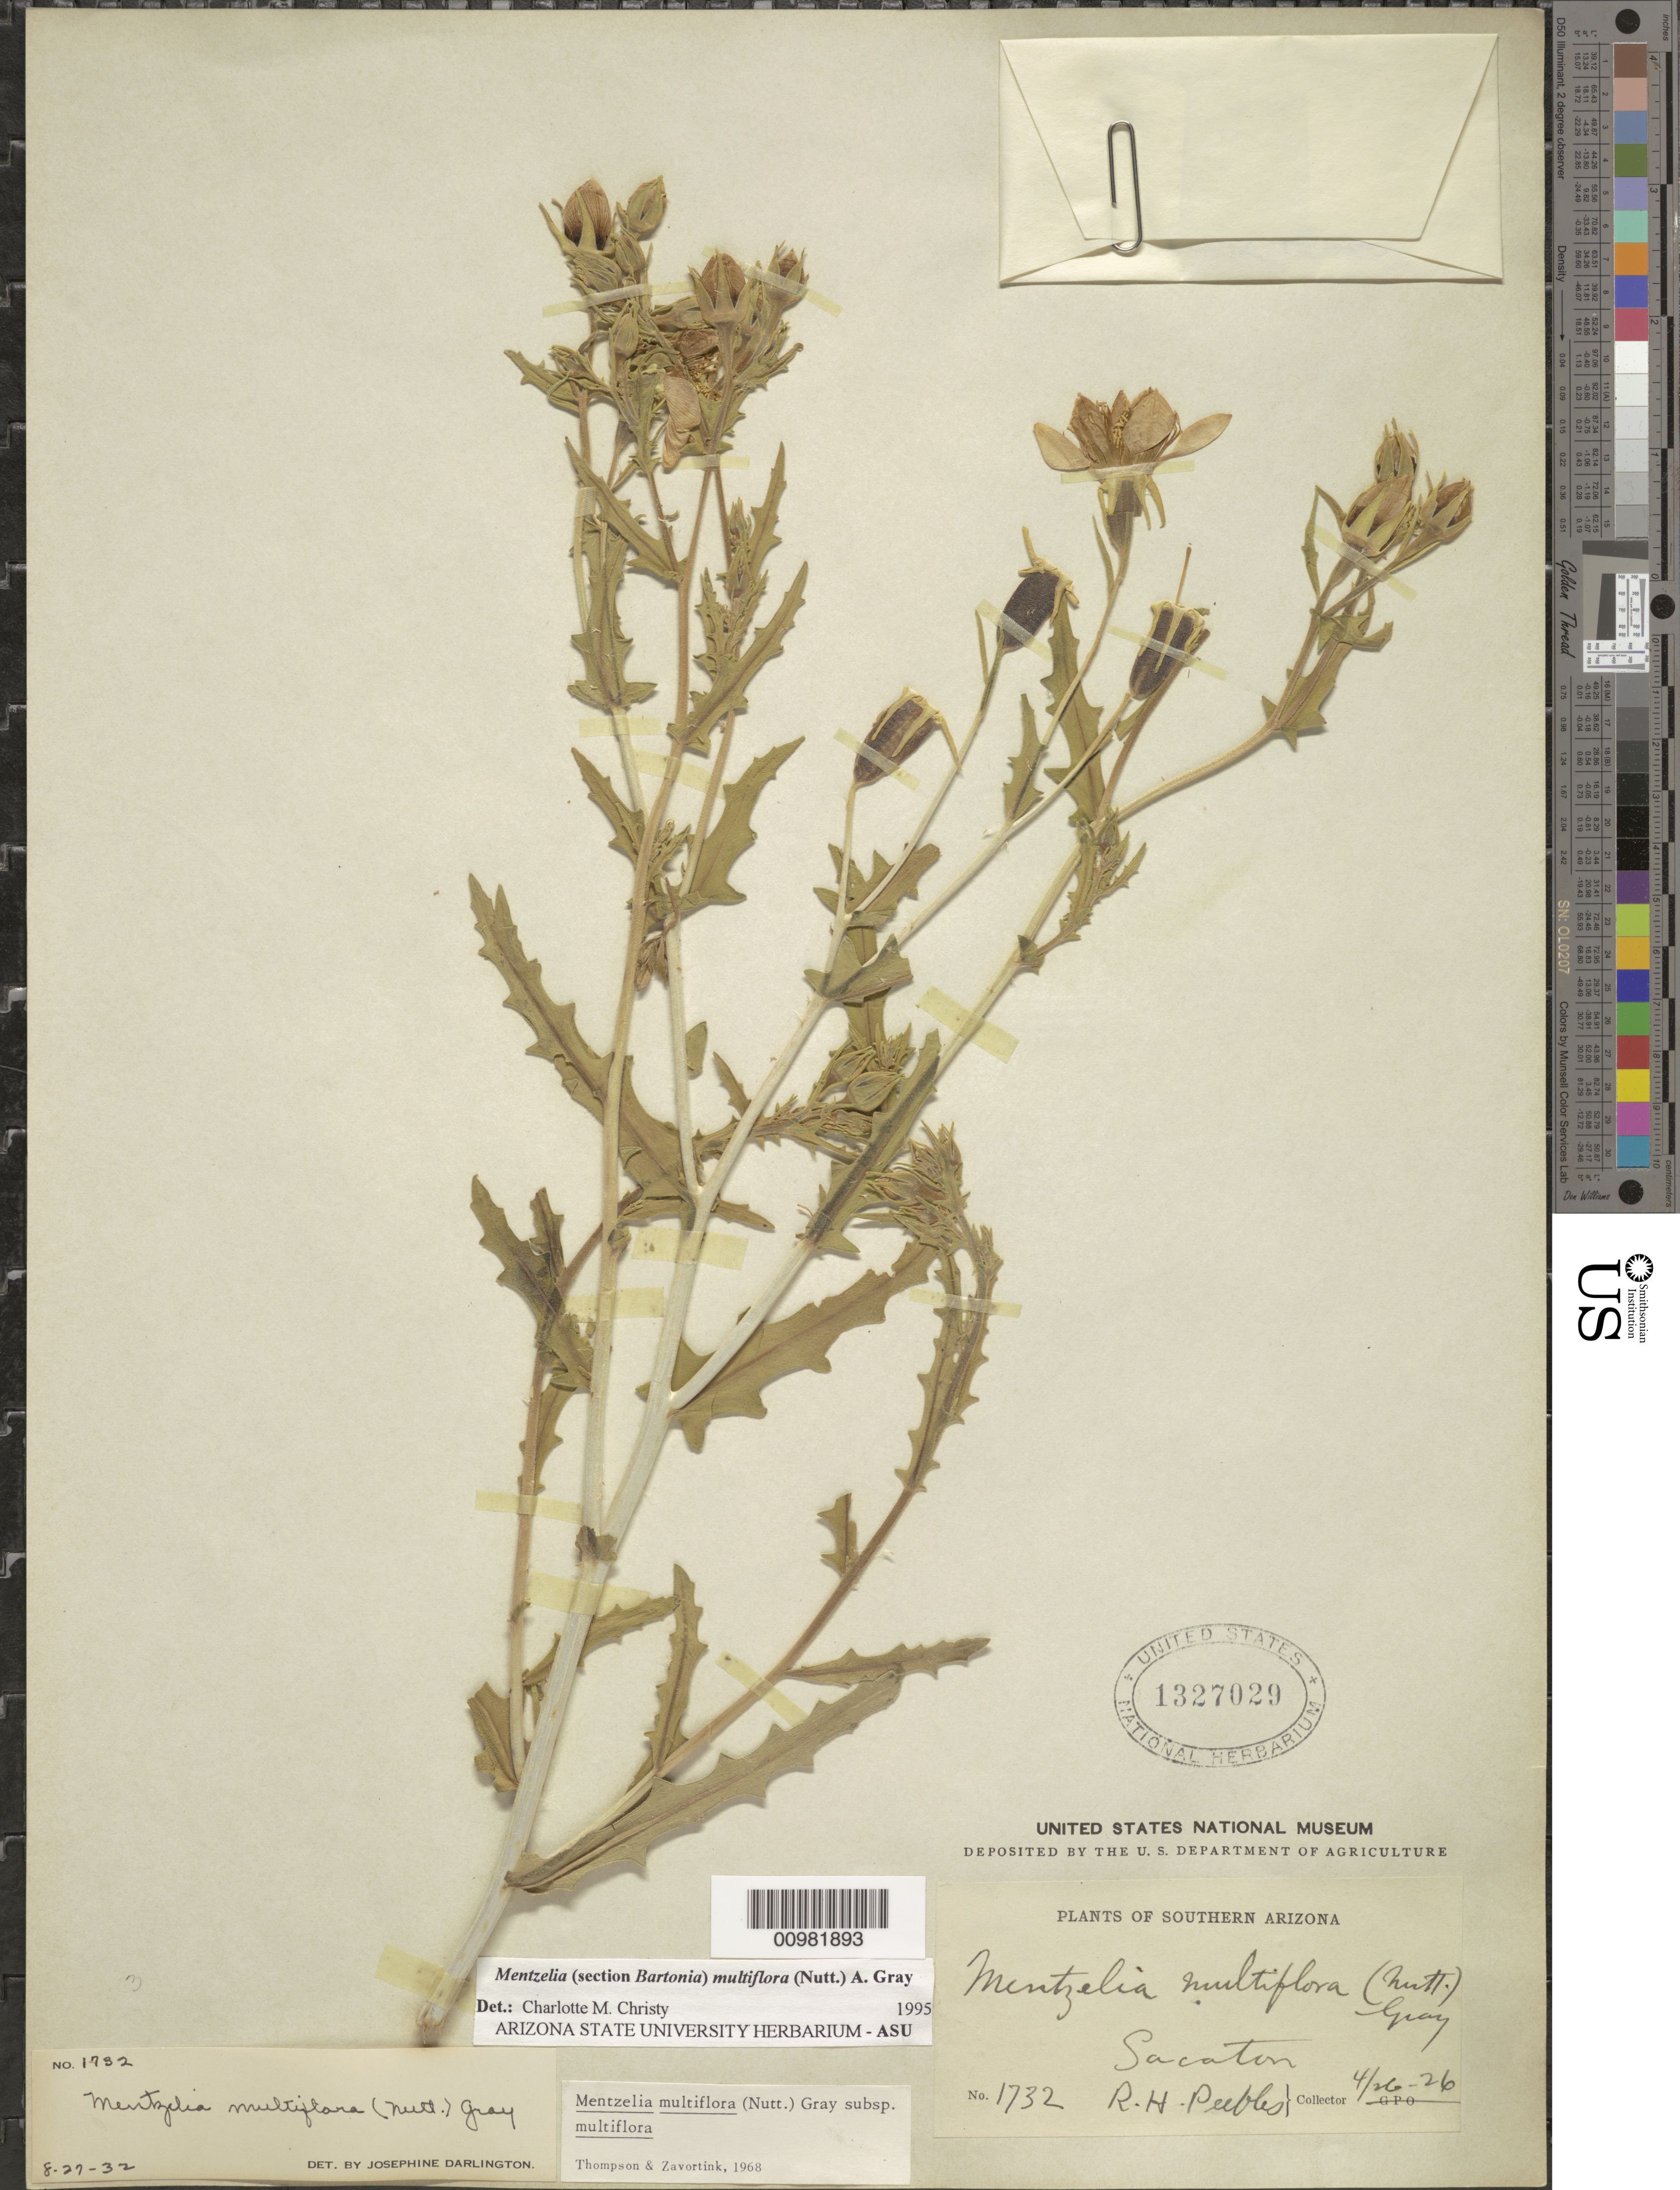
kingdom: Plantae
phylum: Tracheophyta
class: Magnoliopsida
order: Cornales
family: Loasaceae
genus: Mentzelia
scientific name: Mentzelia multiflora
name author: (Nutt.) A. Gray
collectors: R. H. Peebles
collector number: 1732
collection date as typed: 26 Apr 1926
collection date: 1926-04-26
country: United States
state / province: Arizona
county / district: Pinal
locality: Sacaton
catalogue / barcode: US 1327029